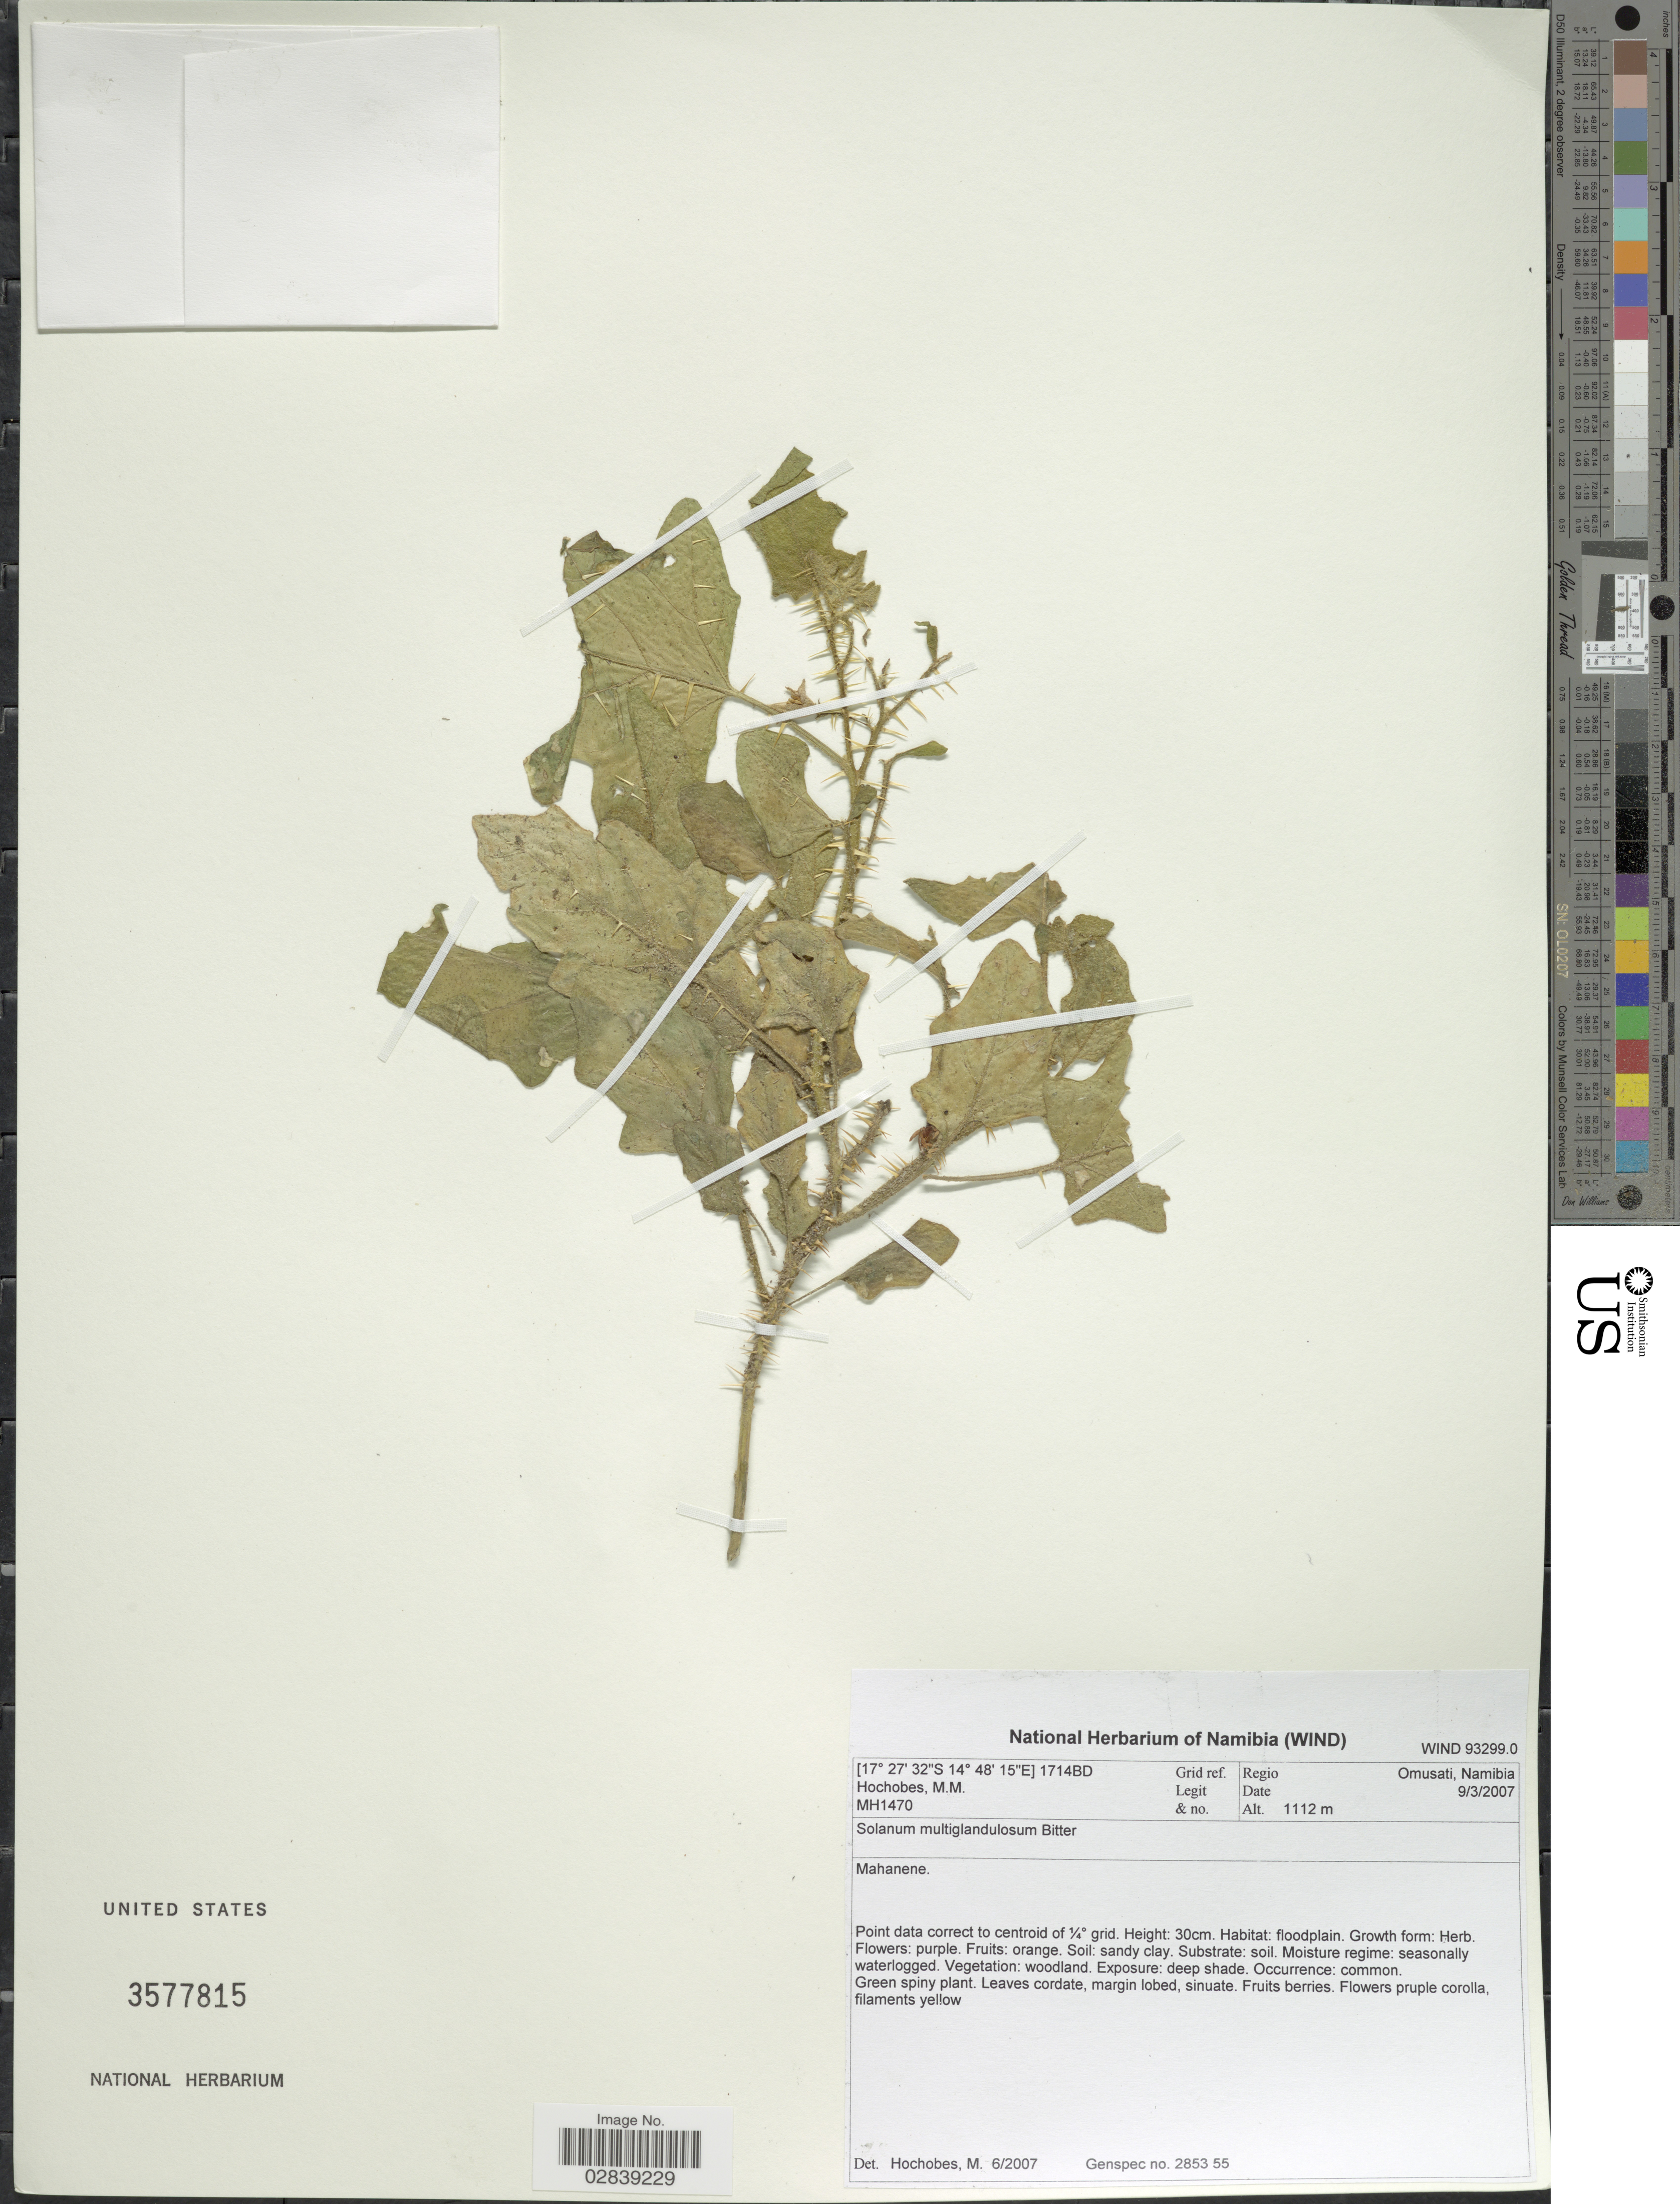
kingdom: Plantae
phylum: Tracheophyta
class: Magnoliopsida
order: Solanales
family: Solanaceae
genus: Solanum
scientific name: Solanum multiglandulosum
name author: Bitter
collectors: M. Hochobes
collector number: MH1470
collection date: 2007-03-09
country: Namibia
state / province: Omusati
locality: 1714BD Grid ref., Regio Omusati, Mahanene.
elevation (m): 1112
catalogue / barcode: US 3577815